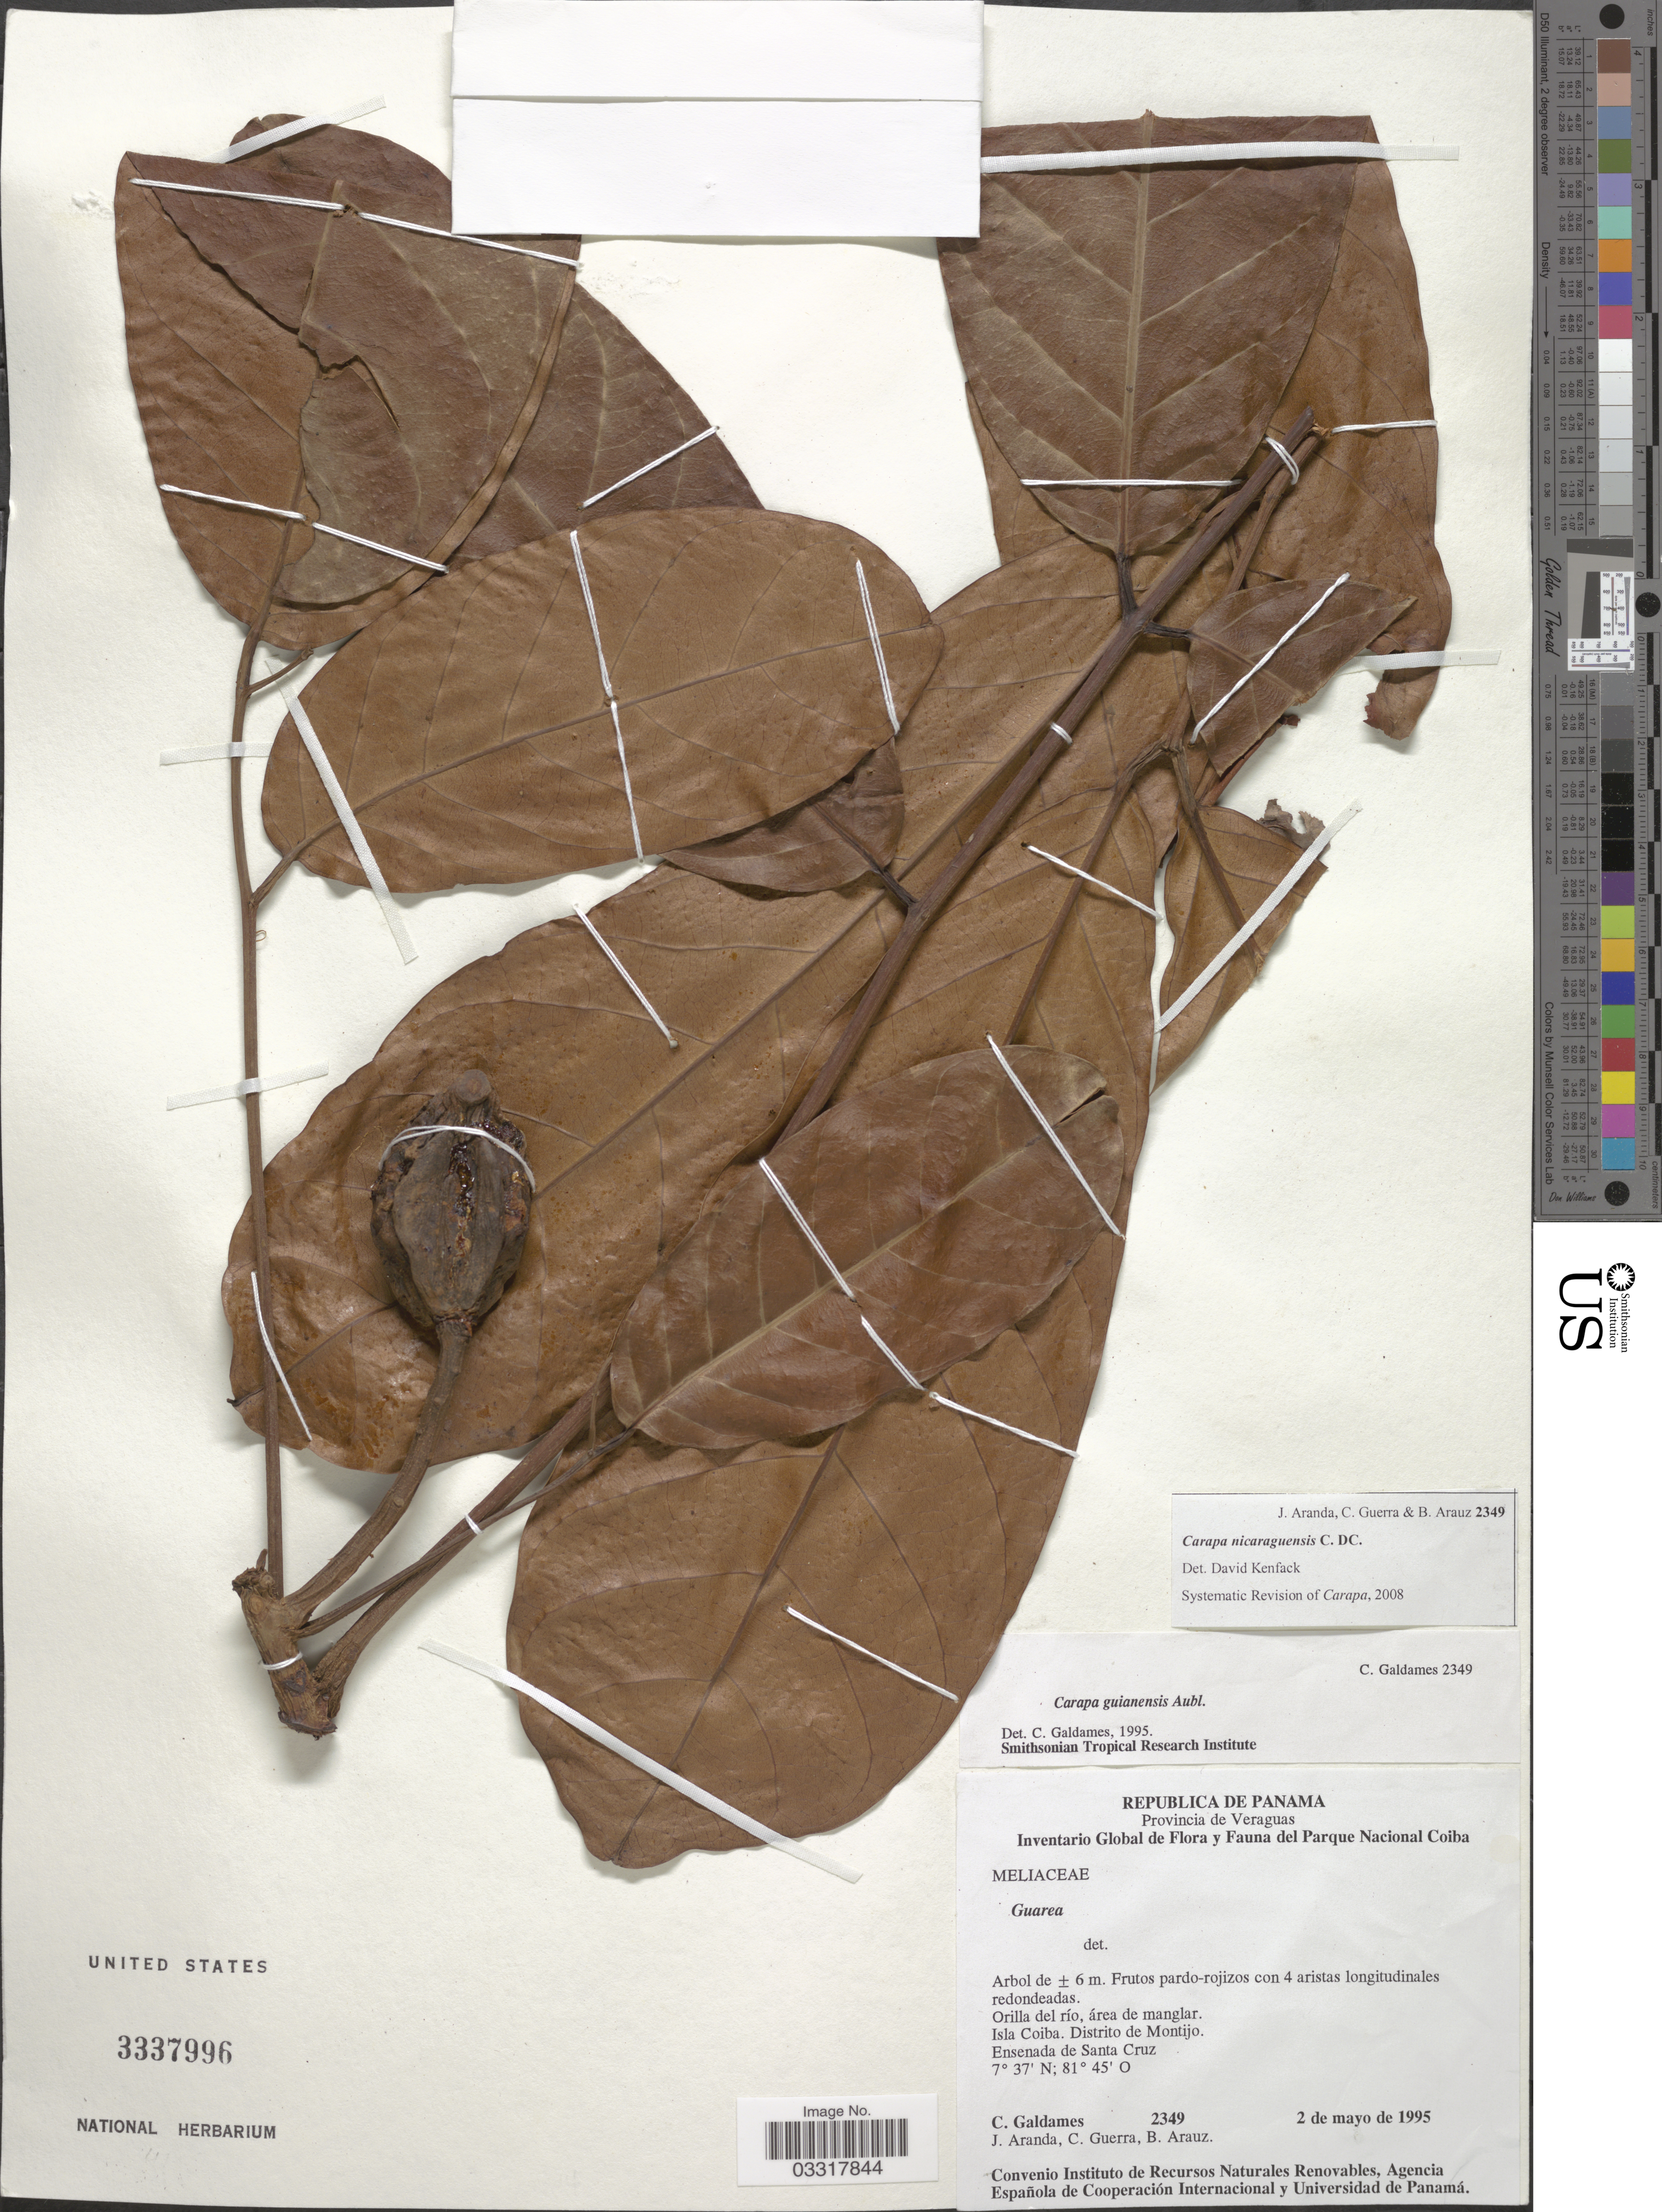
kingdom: Plantae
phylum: Tracheophyta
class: Magnoliopsida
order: Sapindales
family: Meliaceae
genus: Carapa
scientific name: Carapa nicaraguensis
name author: C. DC.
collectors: C. Galdames, J. Aranda, C. Guerra & B. Araúz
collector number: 2349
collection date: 1995-05-02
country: Panama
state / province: Veraguas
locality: Orilla del río, área de manglar. Isla Coiba. Distrito de Montijo. Ensenada de Santa Cruz.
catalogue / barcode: US 3337996